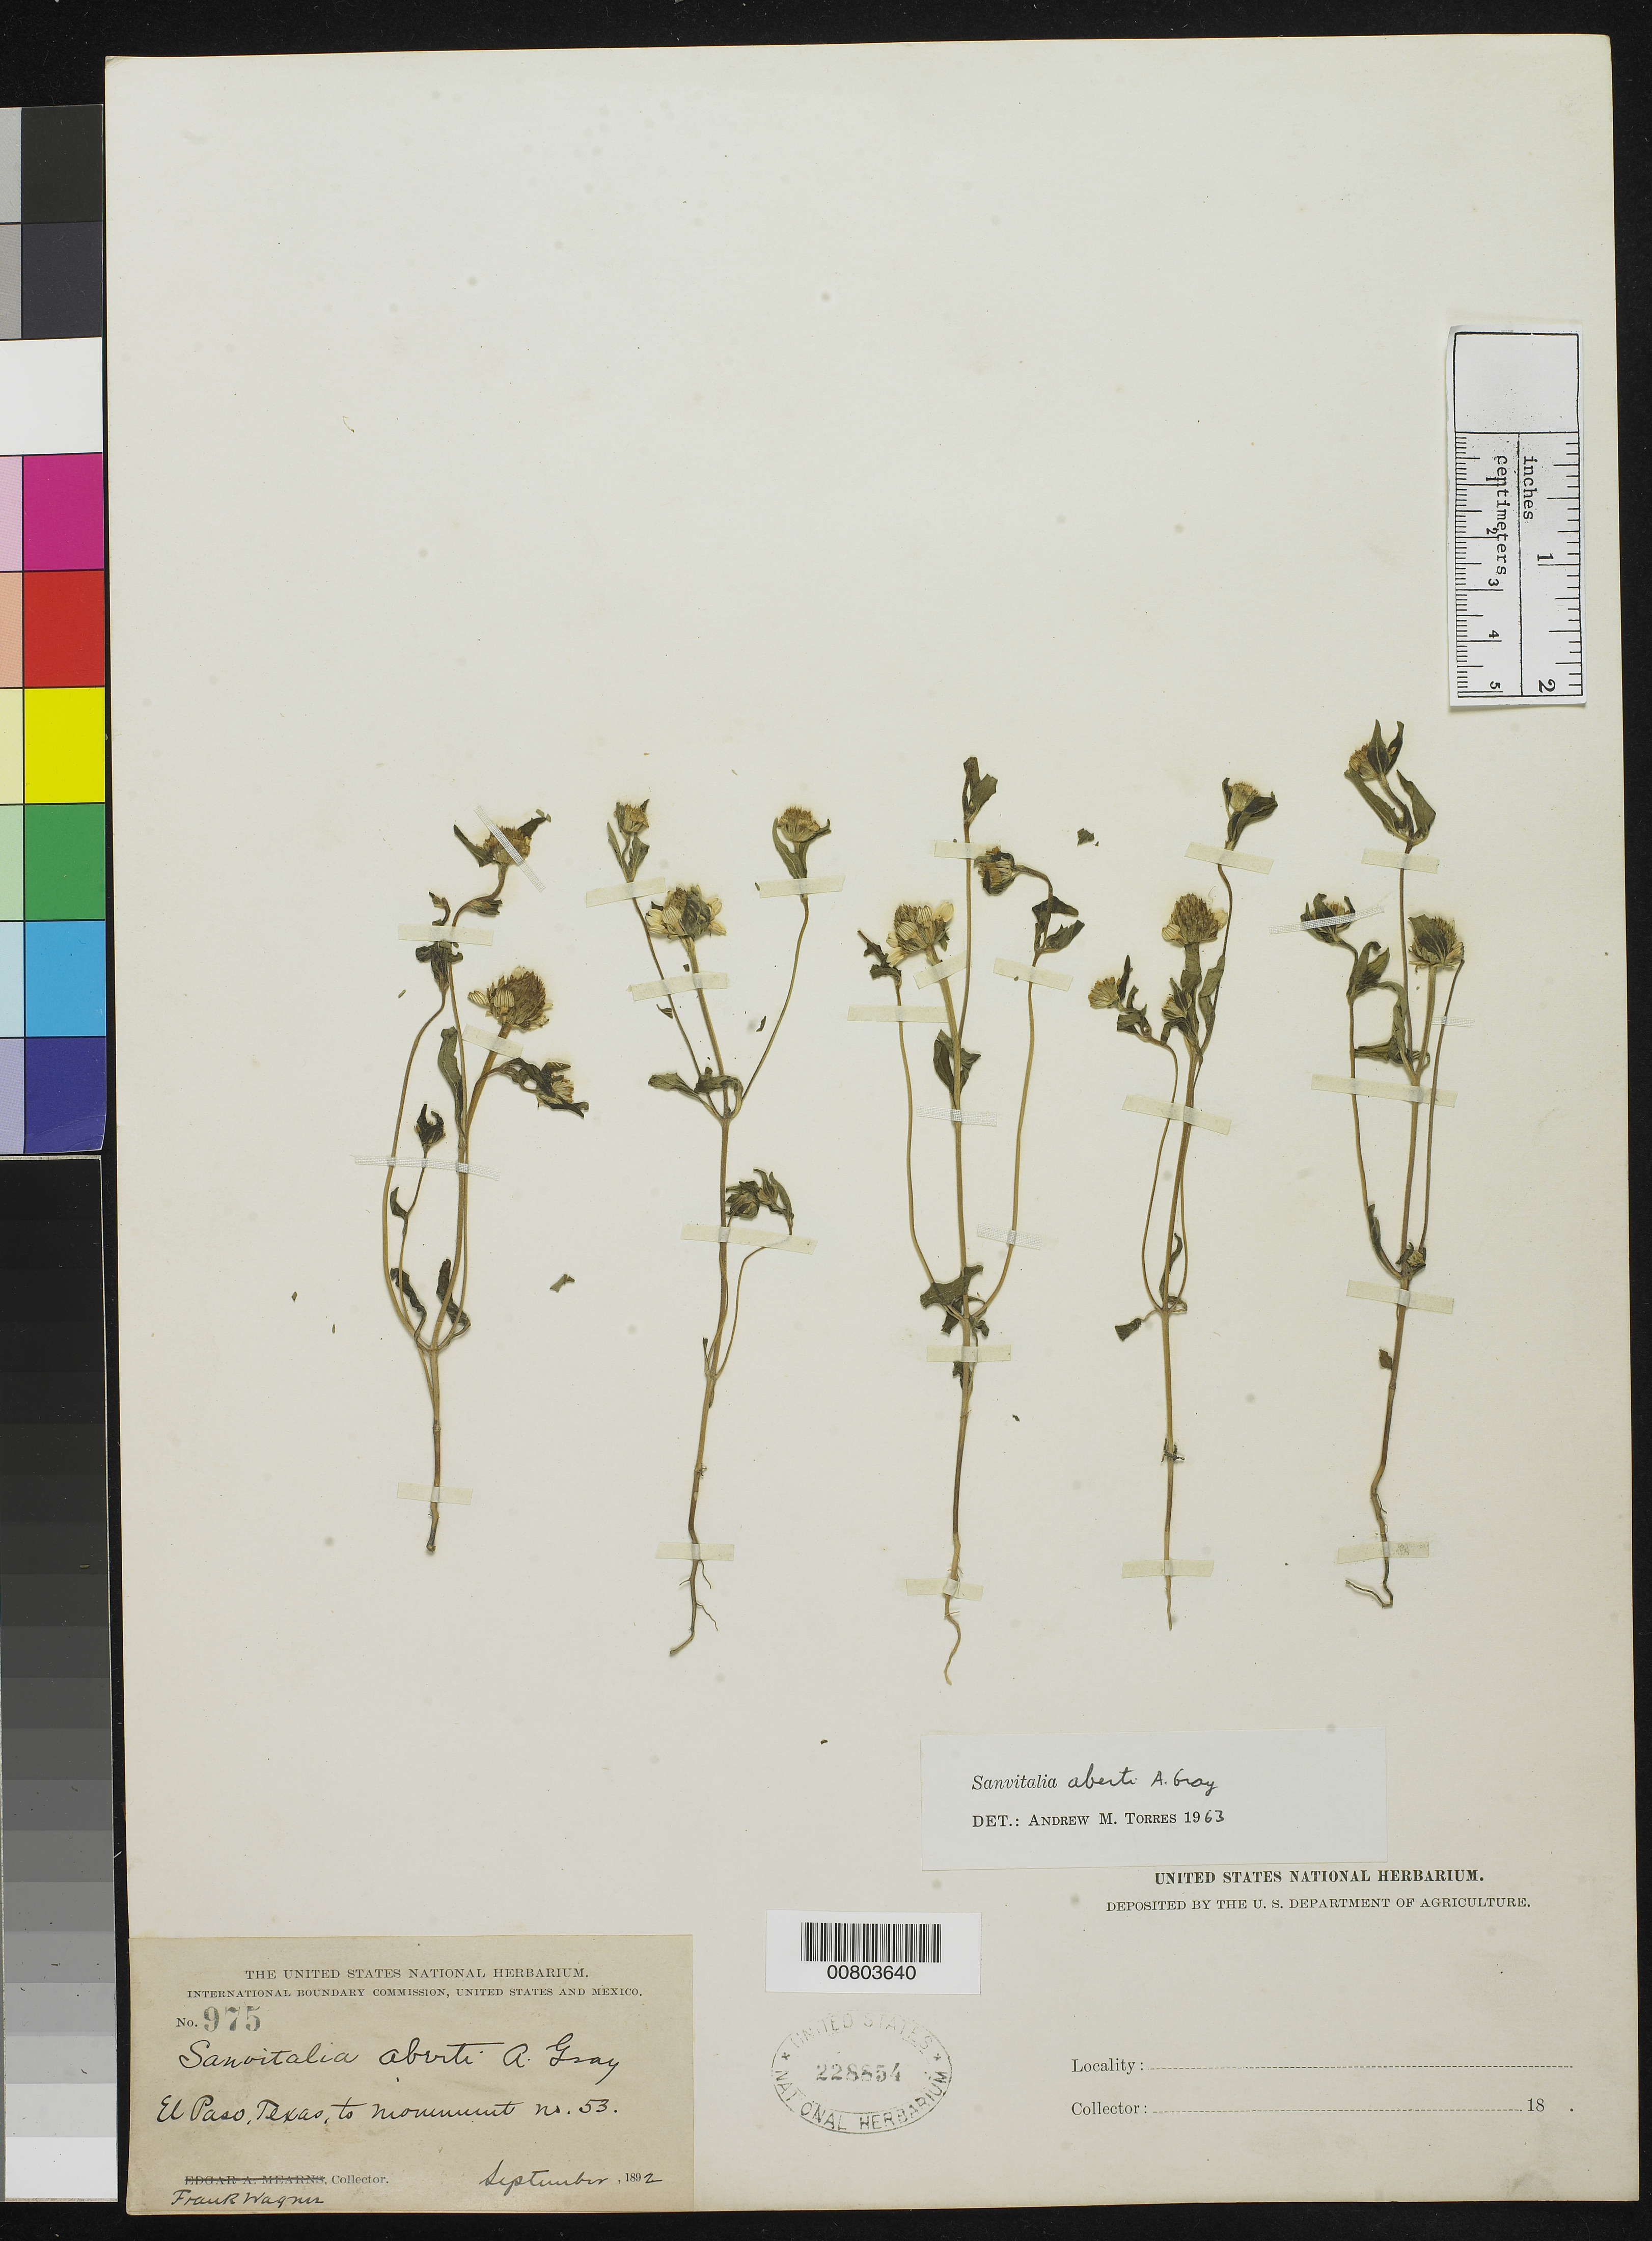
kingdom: Plantae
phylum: Tracheophyta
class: Magnoliopsida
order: Asterales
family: Asteraceae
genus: Sanvitalia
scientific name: Sanvitalia aberti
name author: A. Gray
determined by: Skibicki, Samuel V.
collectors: F. Wagner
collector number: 975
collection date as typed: Sep 1892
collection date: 1892-09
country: United States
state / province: Texas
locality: El Paso, Texas, to Monument no. 53.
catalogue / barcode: US 228854